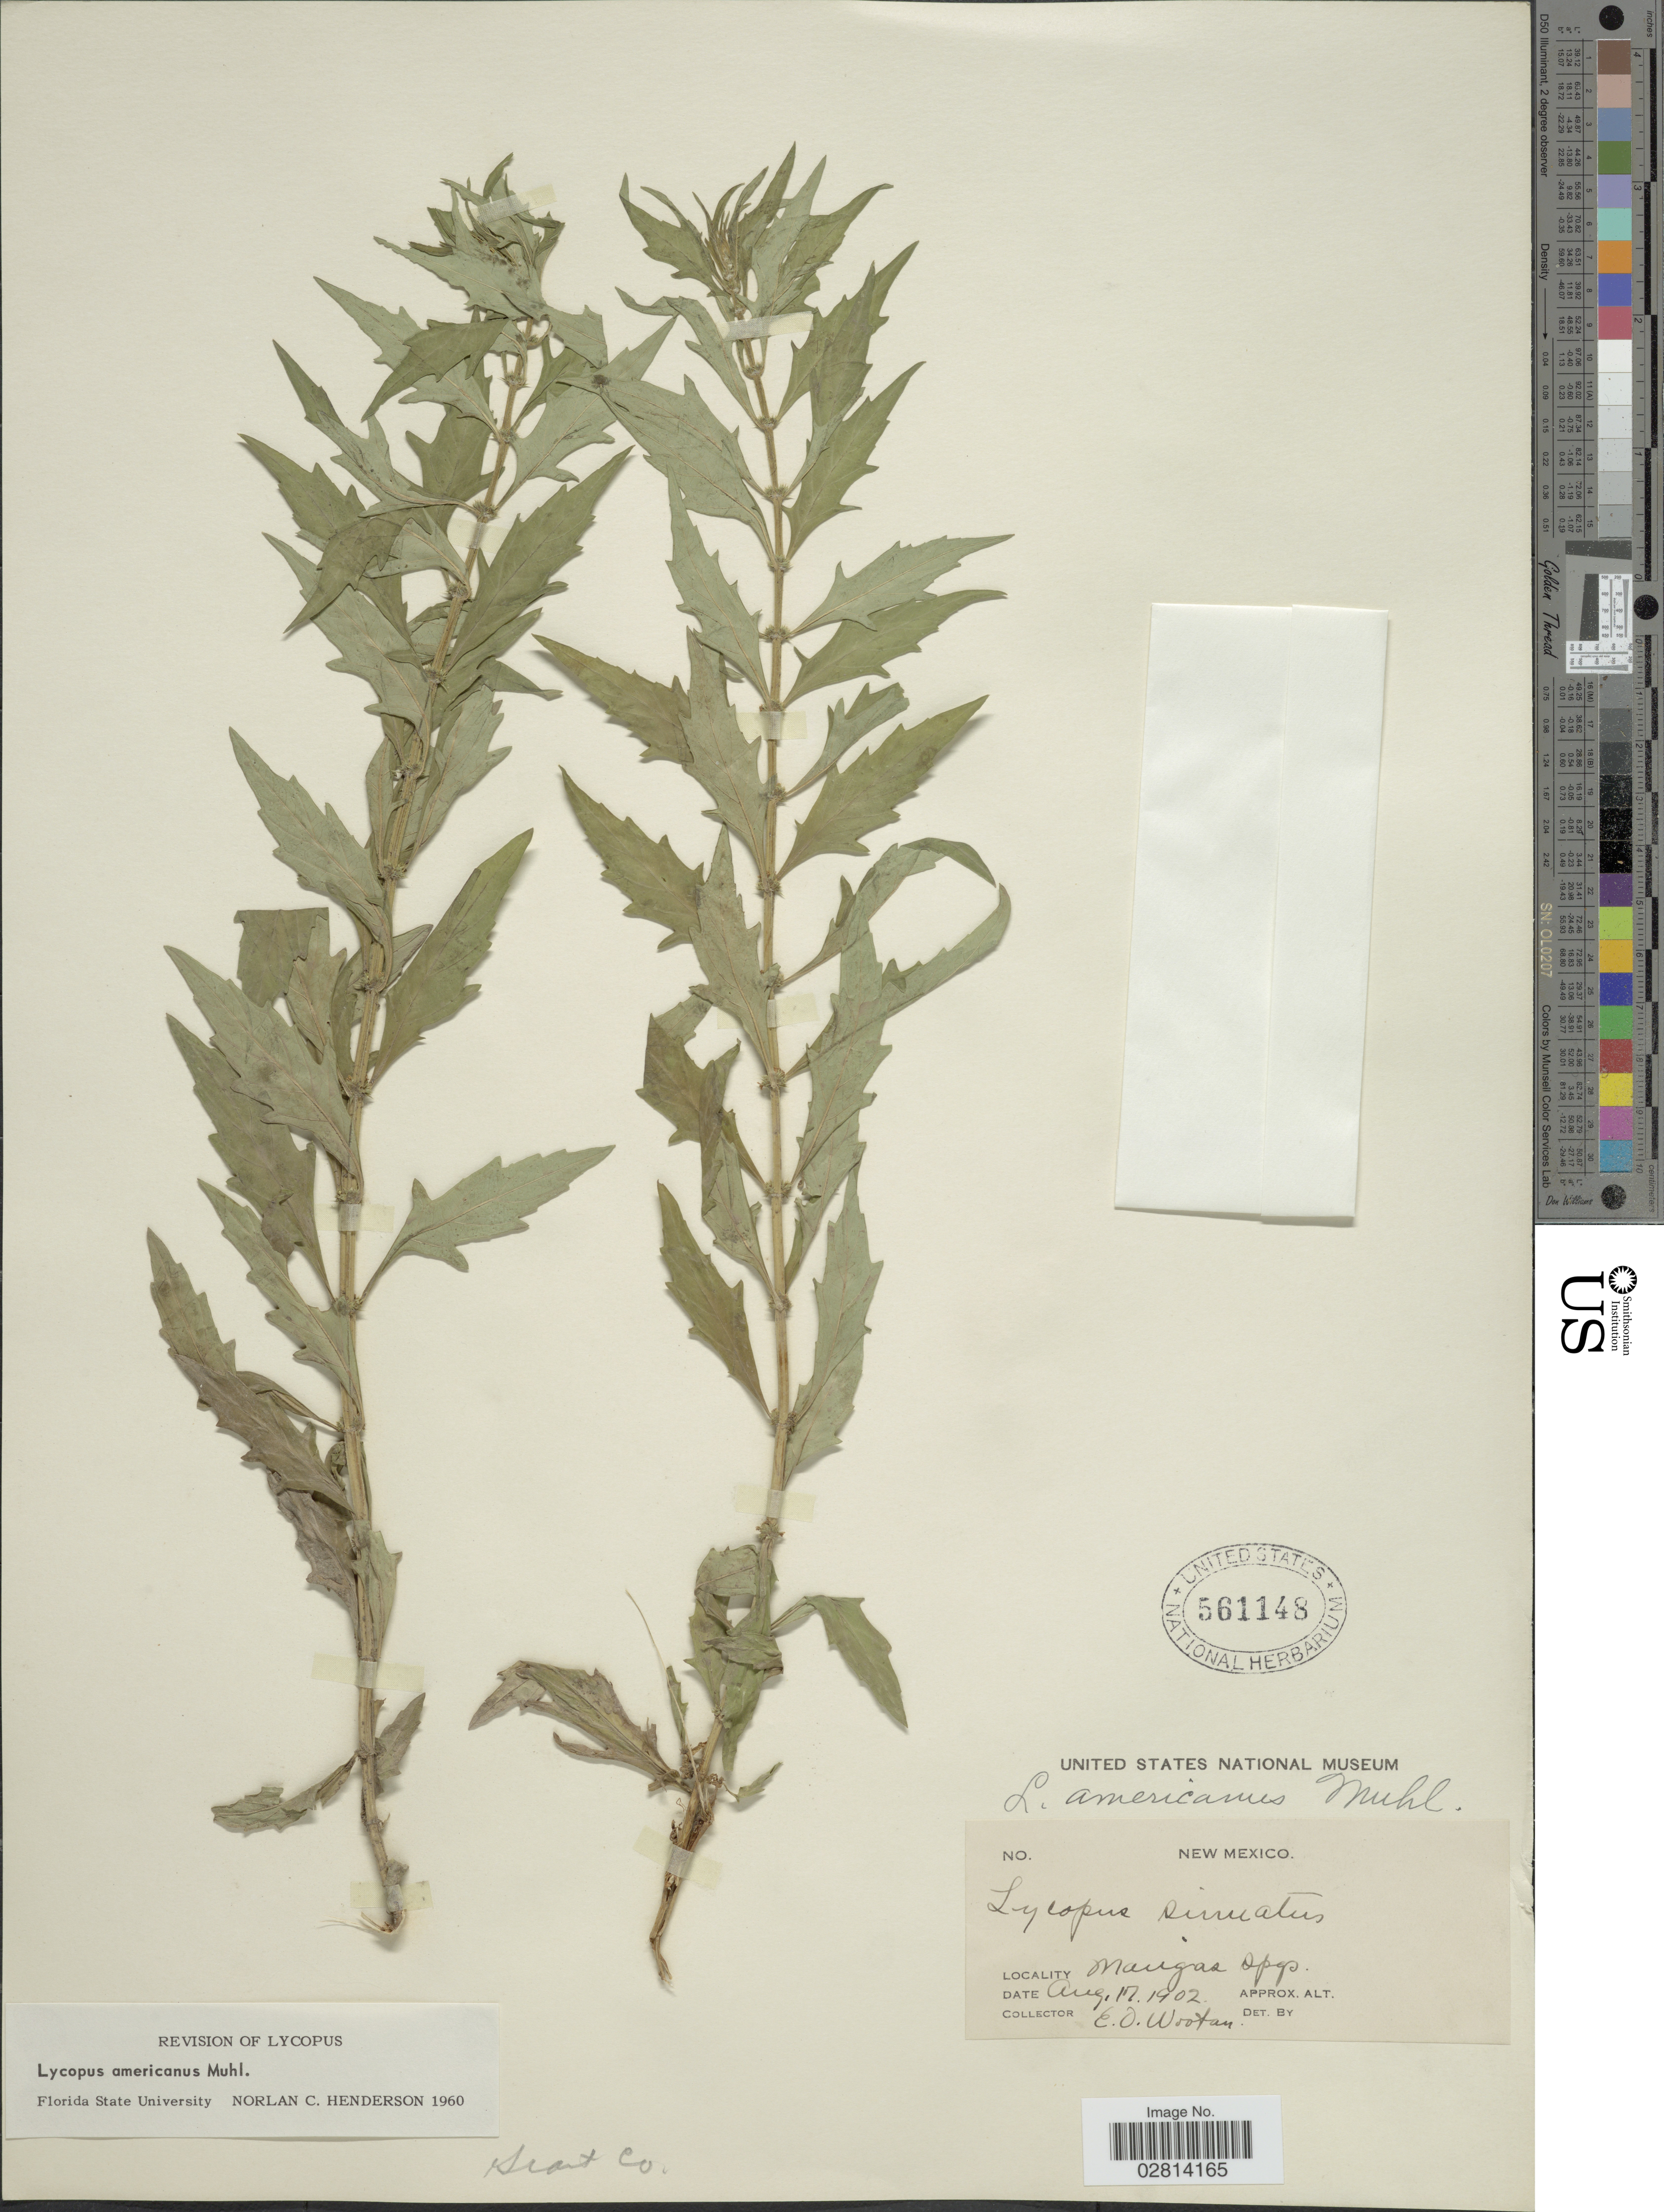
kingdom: Plantae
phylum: Tracheophyta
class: Magnoliopsida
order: Lamiales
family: Lamiaceae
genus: Lycopus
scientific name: Lycopus americanus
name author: Muhl. ex W.P.C. Barton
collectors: E. O. Wooton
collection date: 1902-08-17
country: United States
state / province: New Mexico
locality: Mangas Spgs., Grant Co.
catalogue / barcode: US 561148